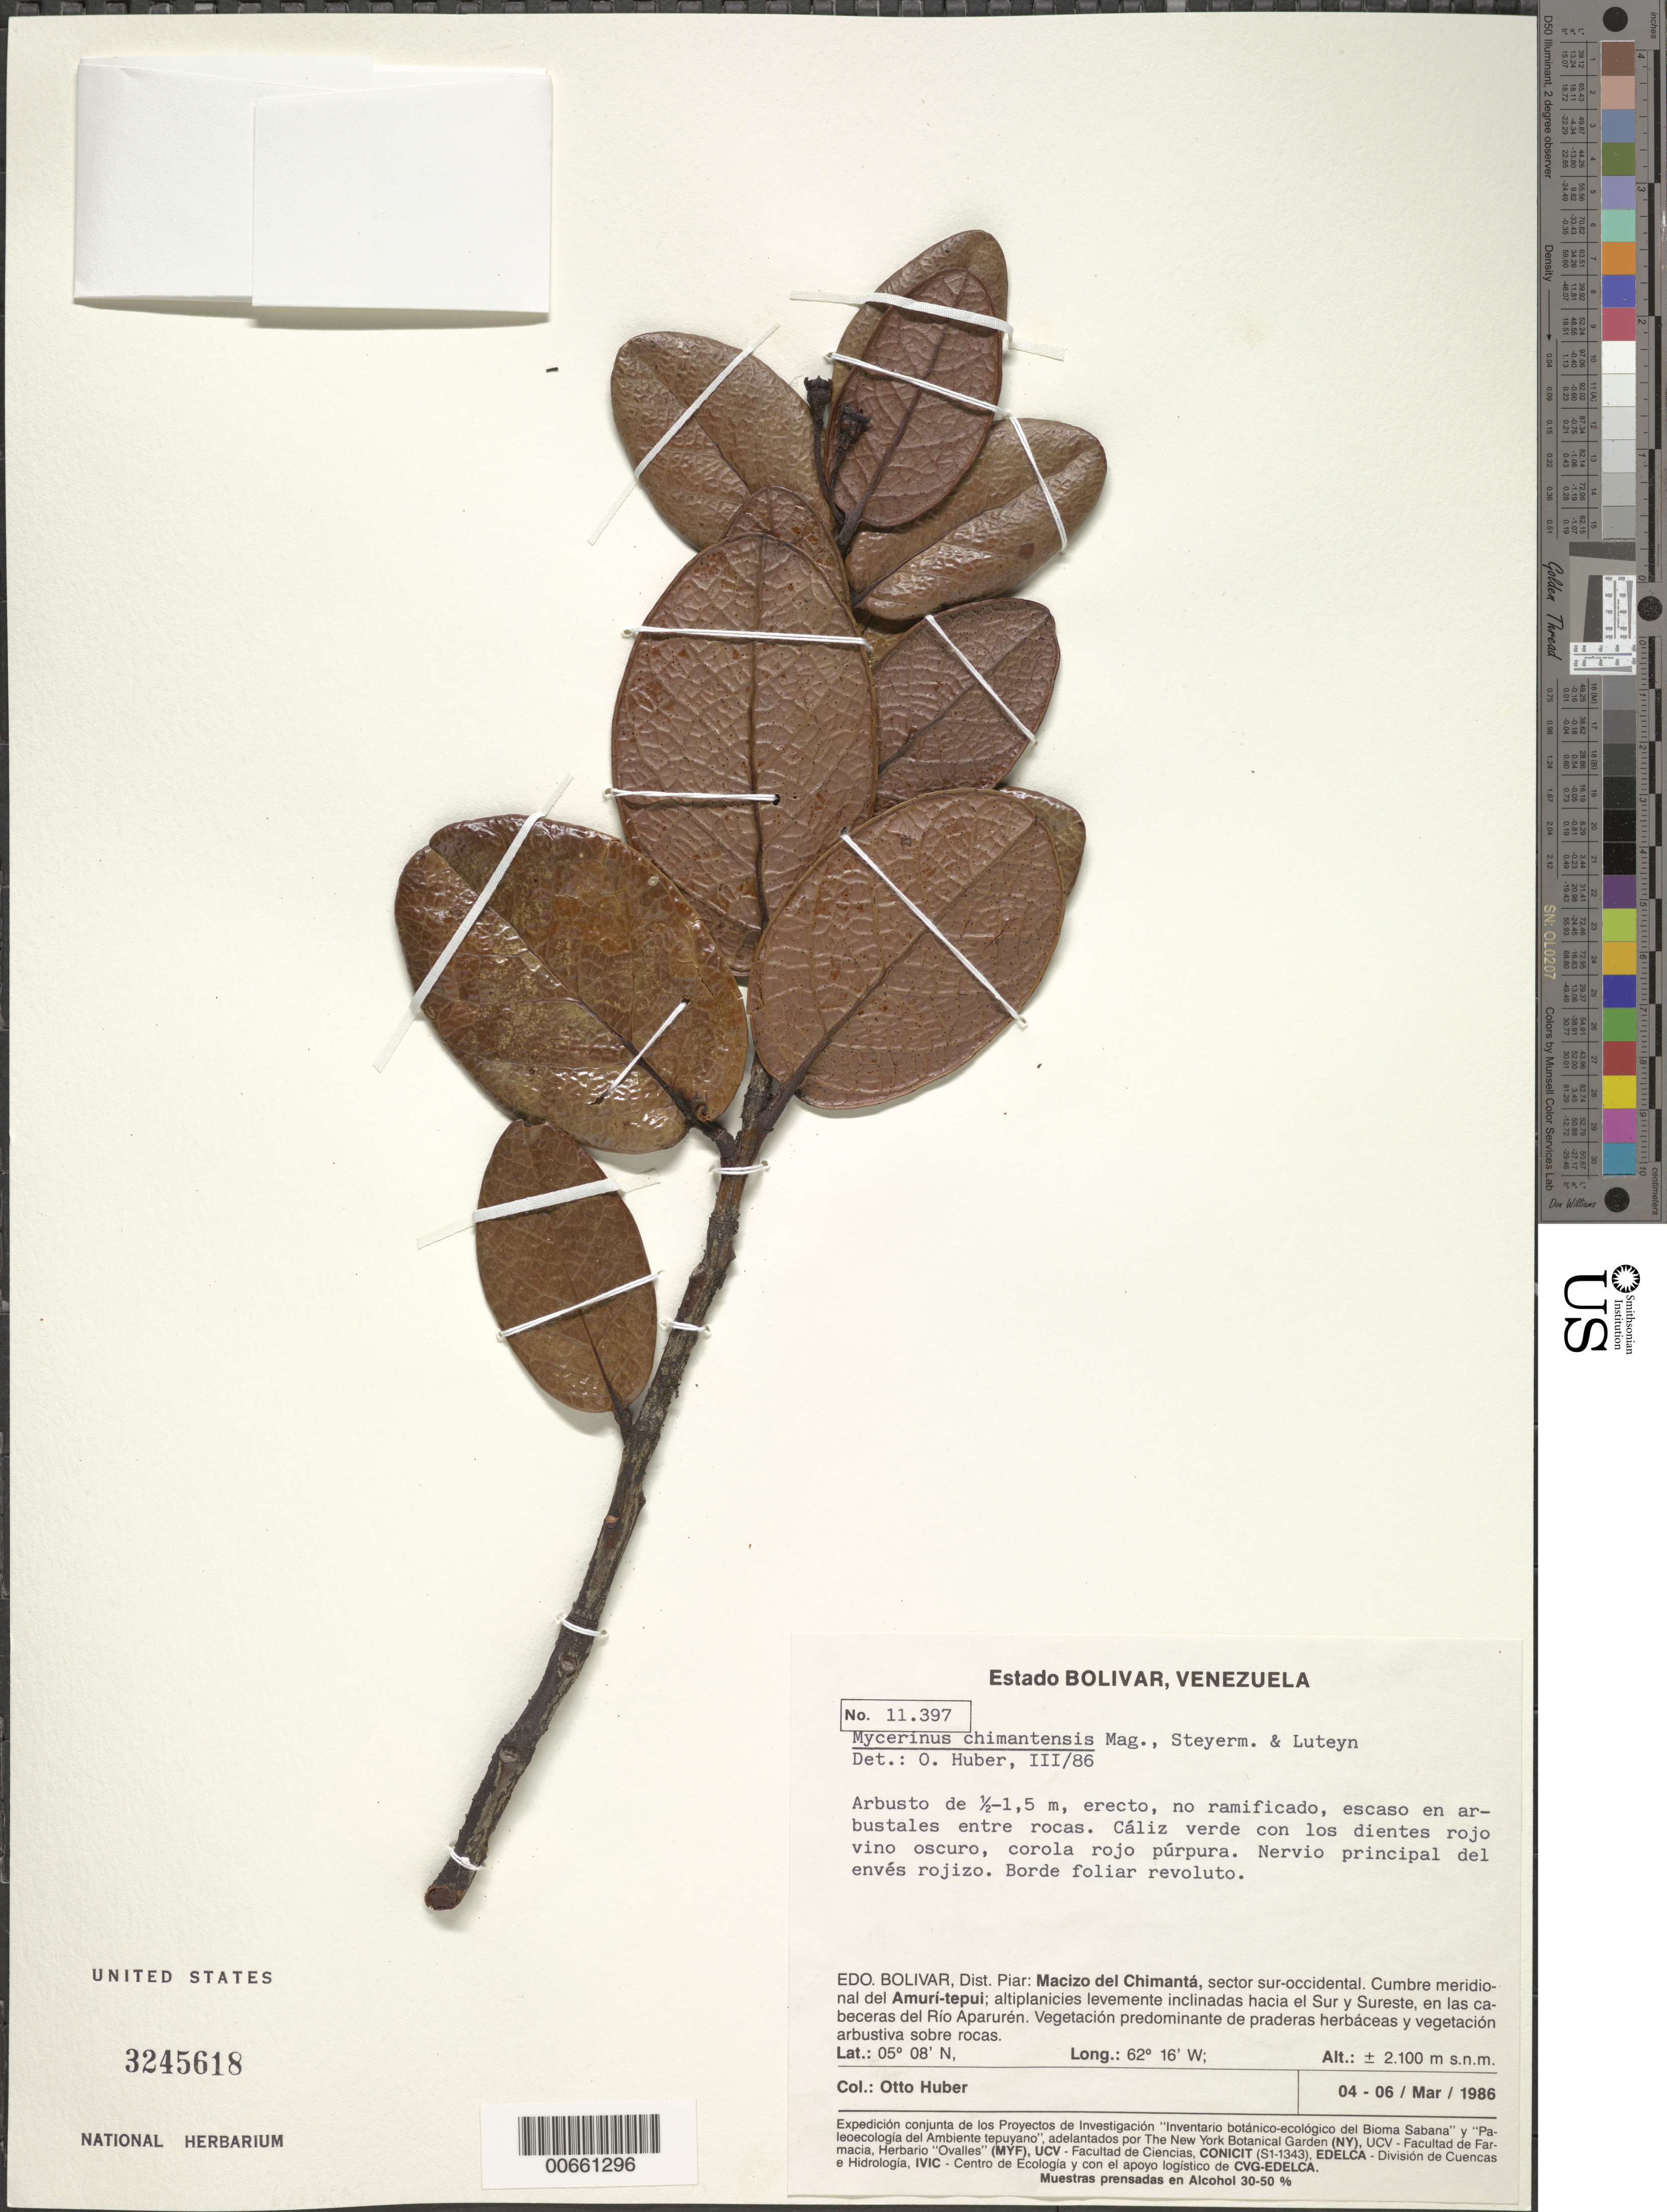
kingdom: Plantae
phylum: Tracheophyta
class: Magnoliopsida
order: Ericales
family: Ericaceae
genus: Mycerinus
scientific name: Mycerinus chimantensis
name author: Maguire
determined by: Luteyn, J. L.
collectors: O. Huber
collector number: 11397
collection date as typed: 4-Mar-86 to 6-Mar-86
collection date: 1986-03-04/1986-03-06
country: Venezuela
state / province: Bolívar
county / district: Piar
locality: Macizo del Chimantá, sector sur-occidental, cumbre meridional del Amurí-tepuí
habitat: arbustales entre rocas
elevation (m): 2100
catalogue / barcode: US 3245618